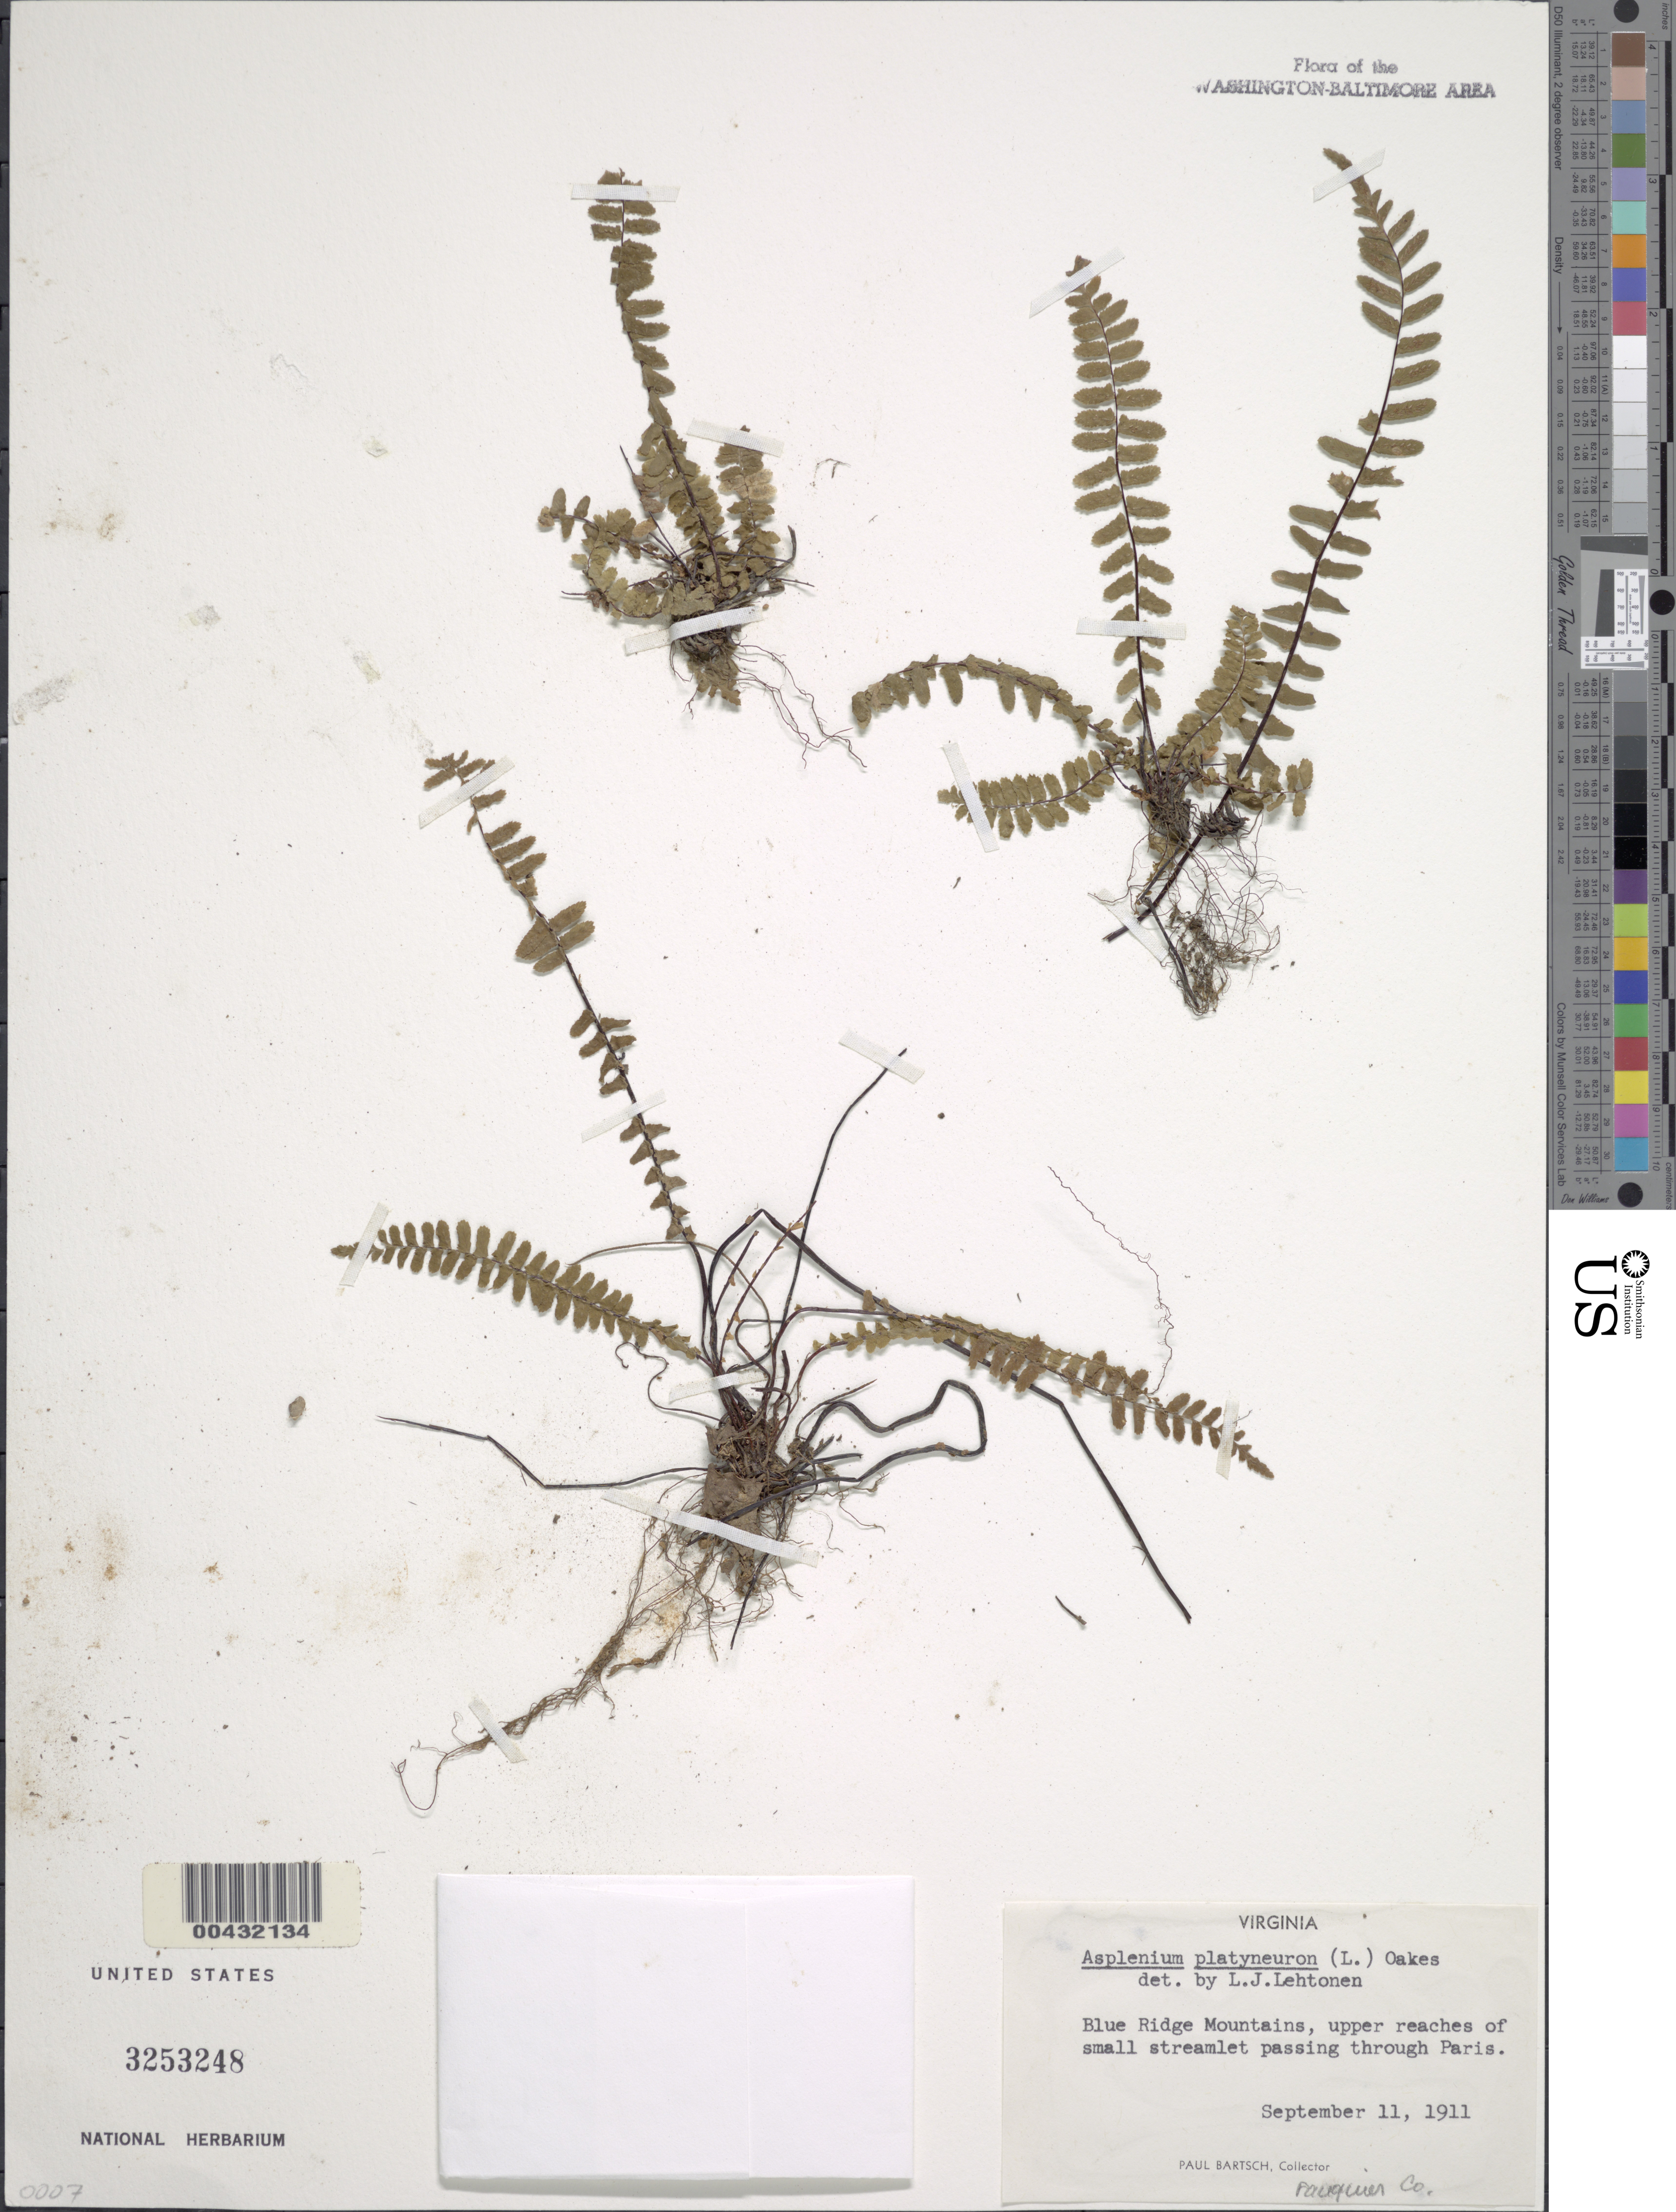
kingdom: Plantae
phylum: Tracheophyta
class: Polypodiopsida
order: Polypodiales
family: Aspleniaceae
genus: Asplenium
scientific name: Asplenium platyneuron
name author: (L.) Britton, Stearns & Poggenb.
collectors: P. Bartsch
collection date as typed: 11 Sep 1911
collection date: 1911-09-11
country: United States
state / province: Virginia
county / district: Fauquier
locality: Blue Ridge Mountains, Paris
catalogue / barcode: US 3253248